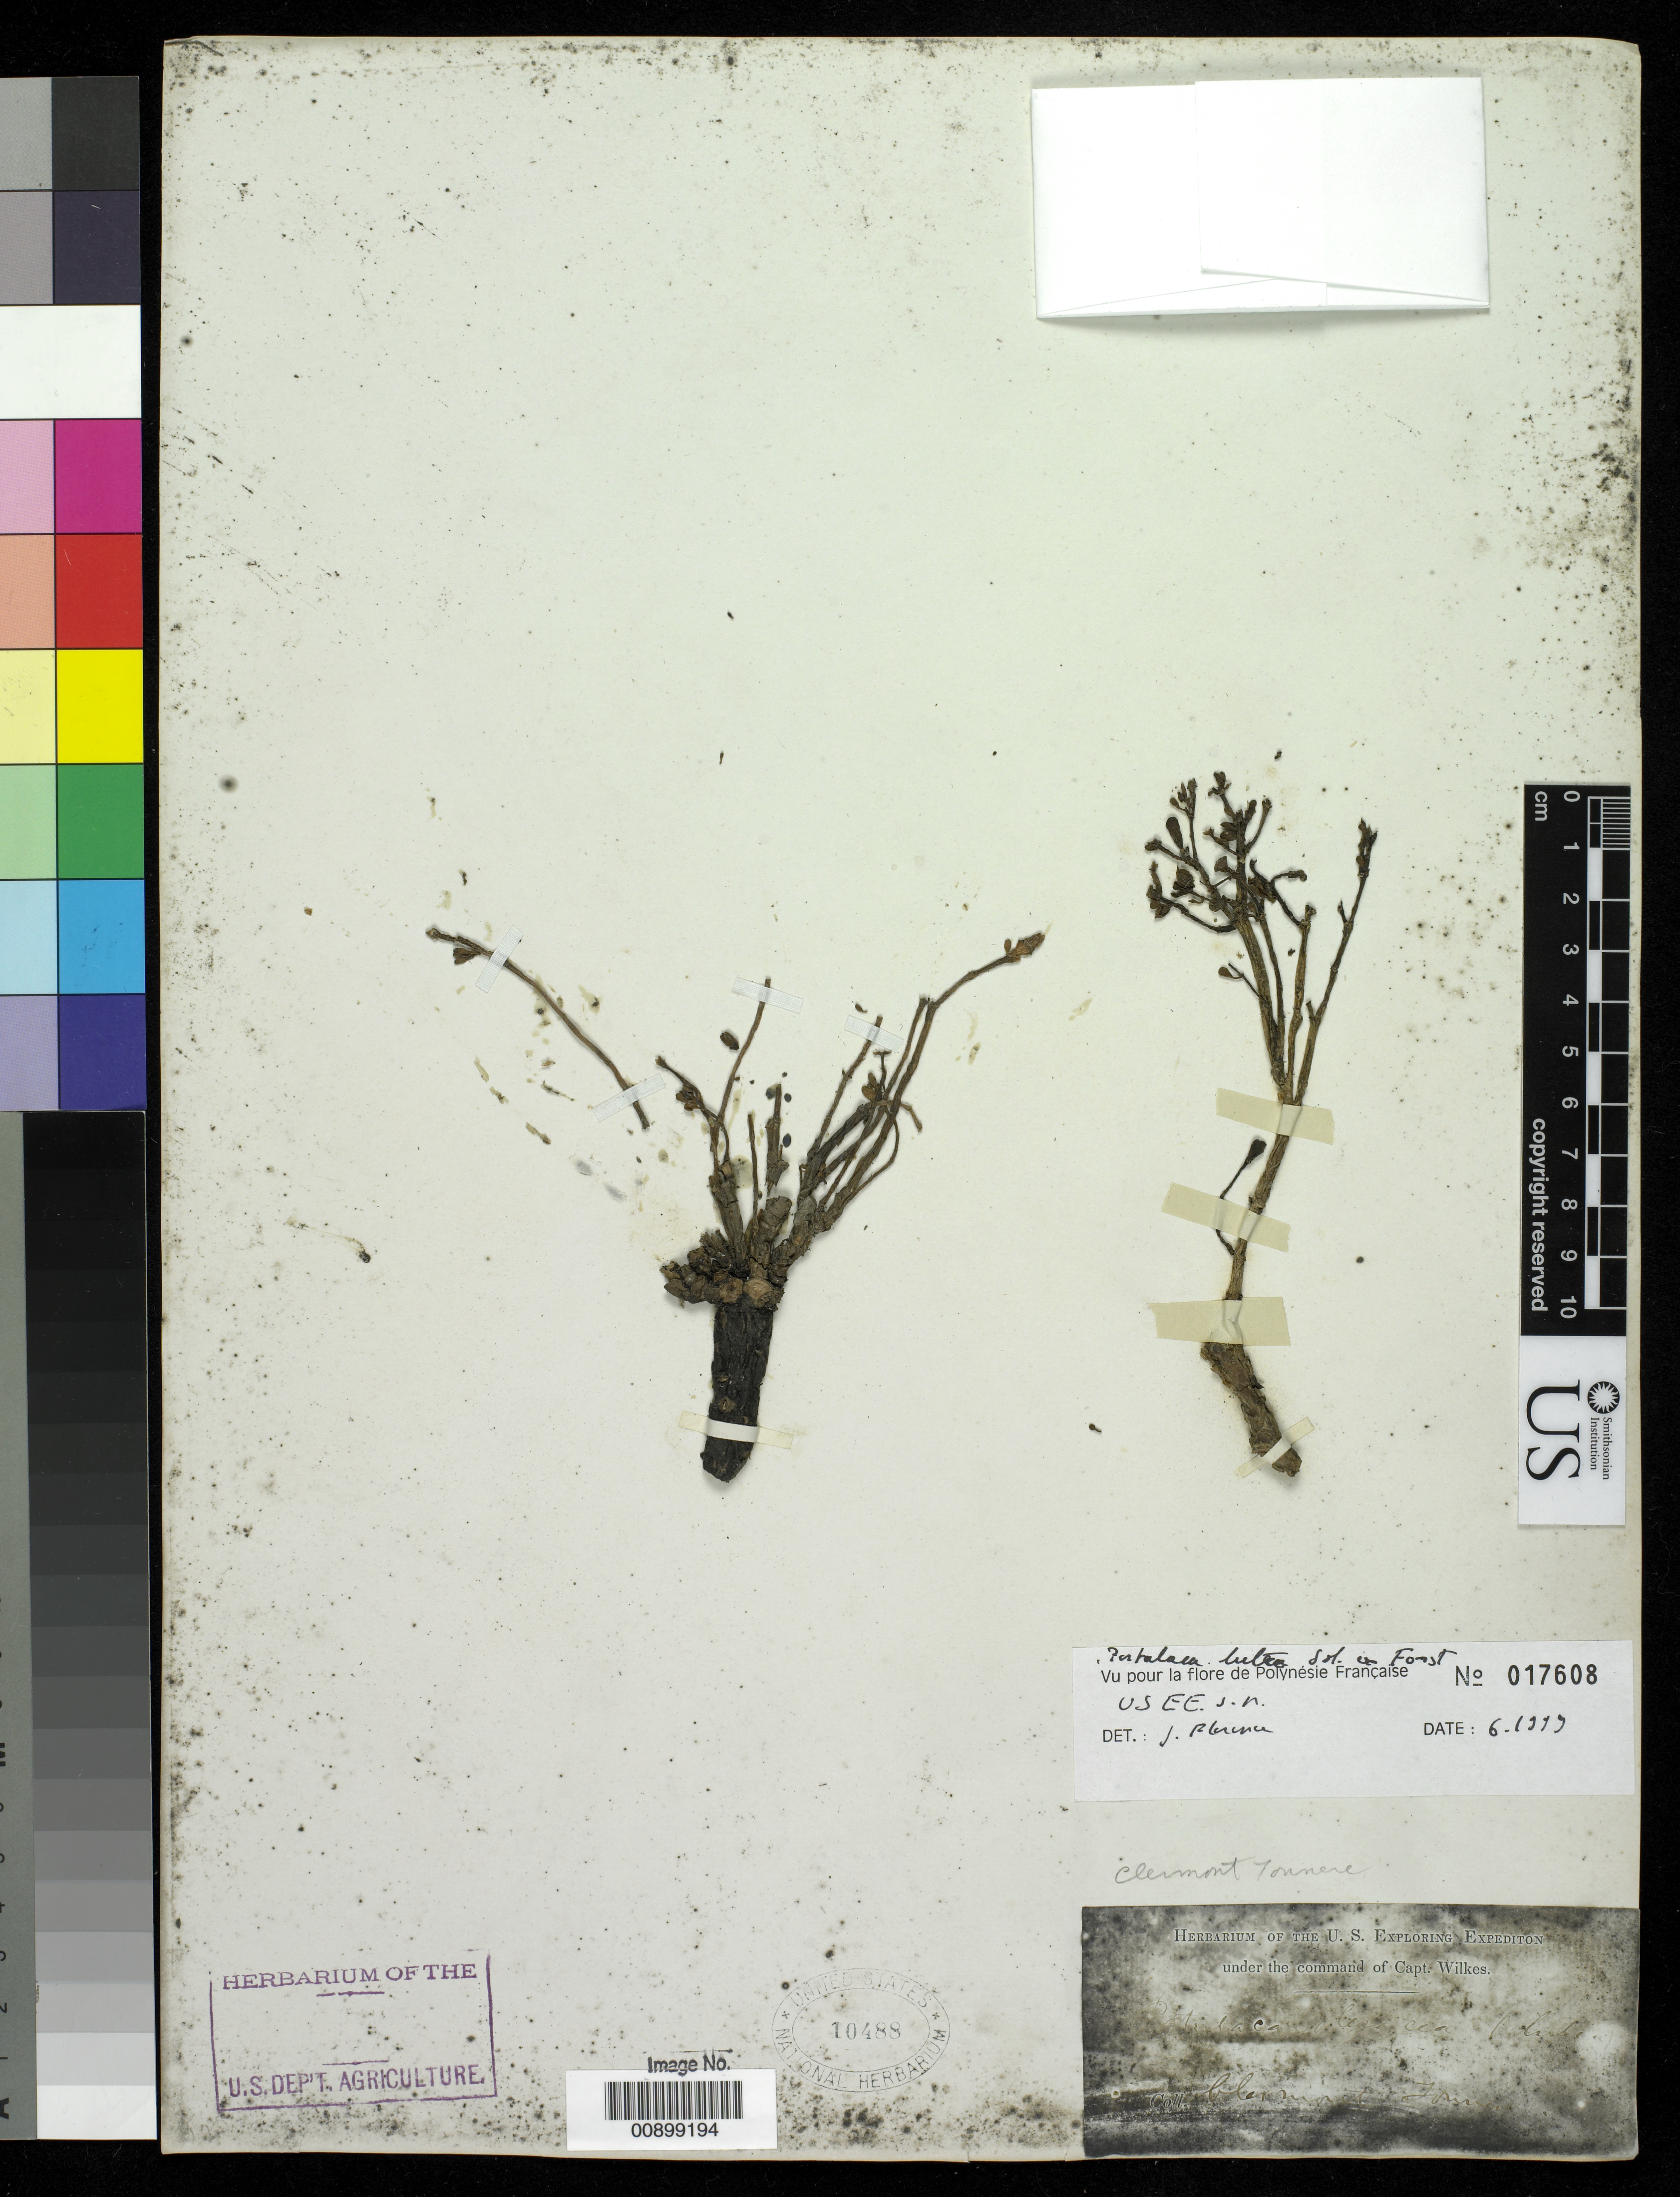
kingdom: Plantae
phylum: Tracheophyta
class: Magnoliopsida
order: Caryophyllales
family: Portulacaceae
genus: Portulaca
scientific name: Portulaca lutea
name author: Sol.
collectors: Wilkes Explor. Exped.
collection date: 1838/1842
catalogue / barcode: US 10488